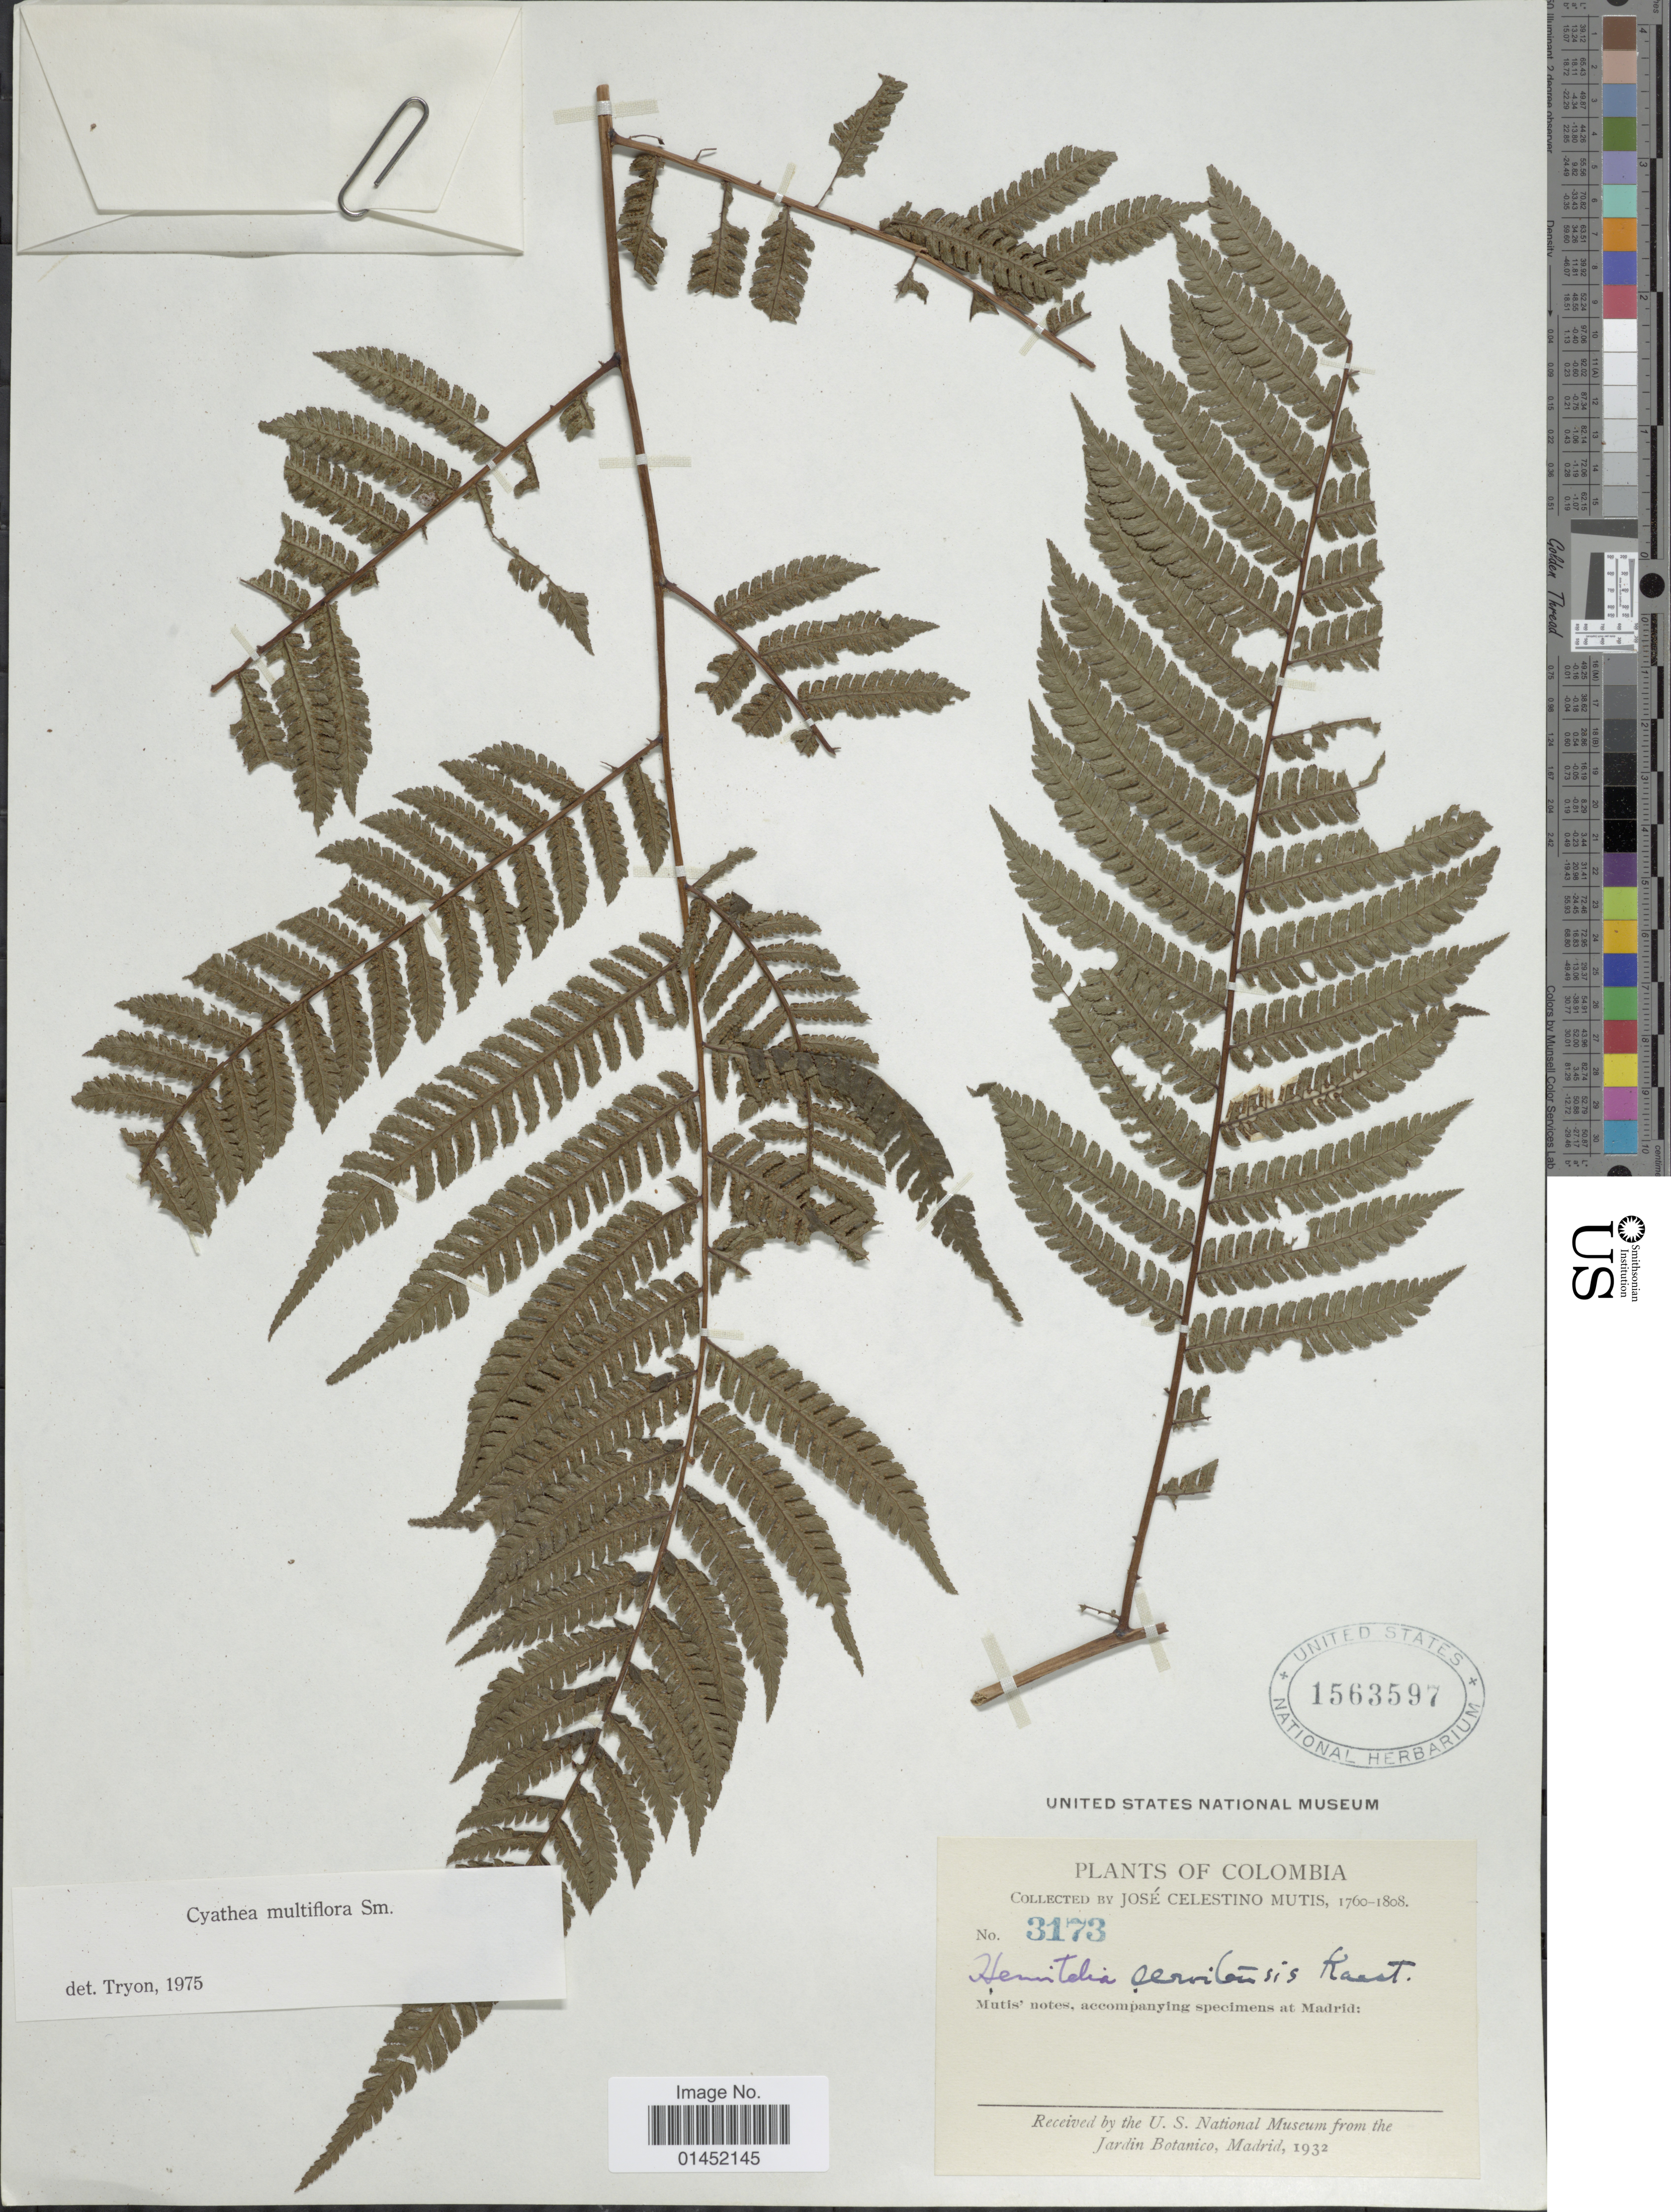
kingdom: Plantae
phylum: Tracheophyta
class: Polypodiopsida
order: Cyatheales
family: Cyatheaceae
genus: Cyathea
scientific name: Cyathea multiflora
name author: Sm.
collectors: J. C. B. Mutis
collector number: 3173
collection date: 1760/1808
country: Colombia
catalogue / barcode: US 1563597